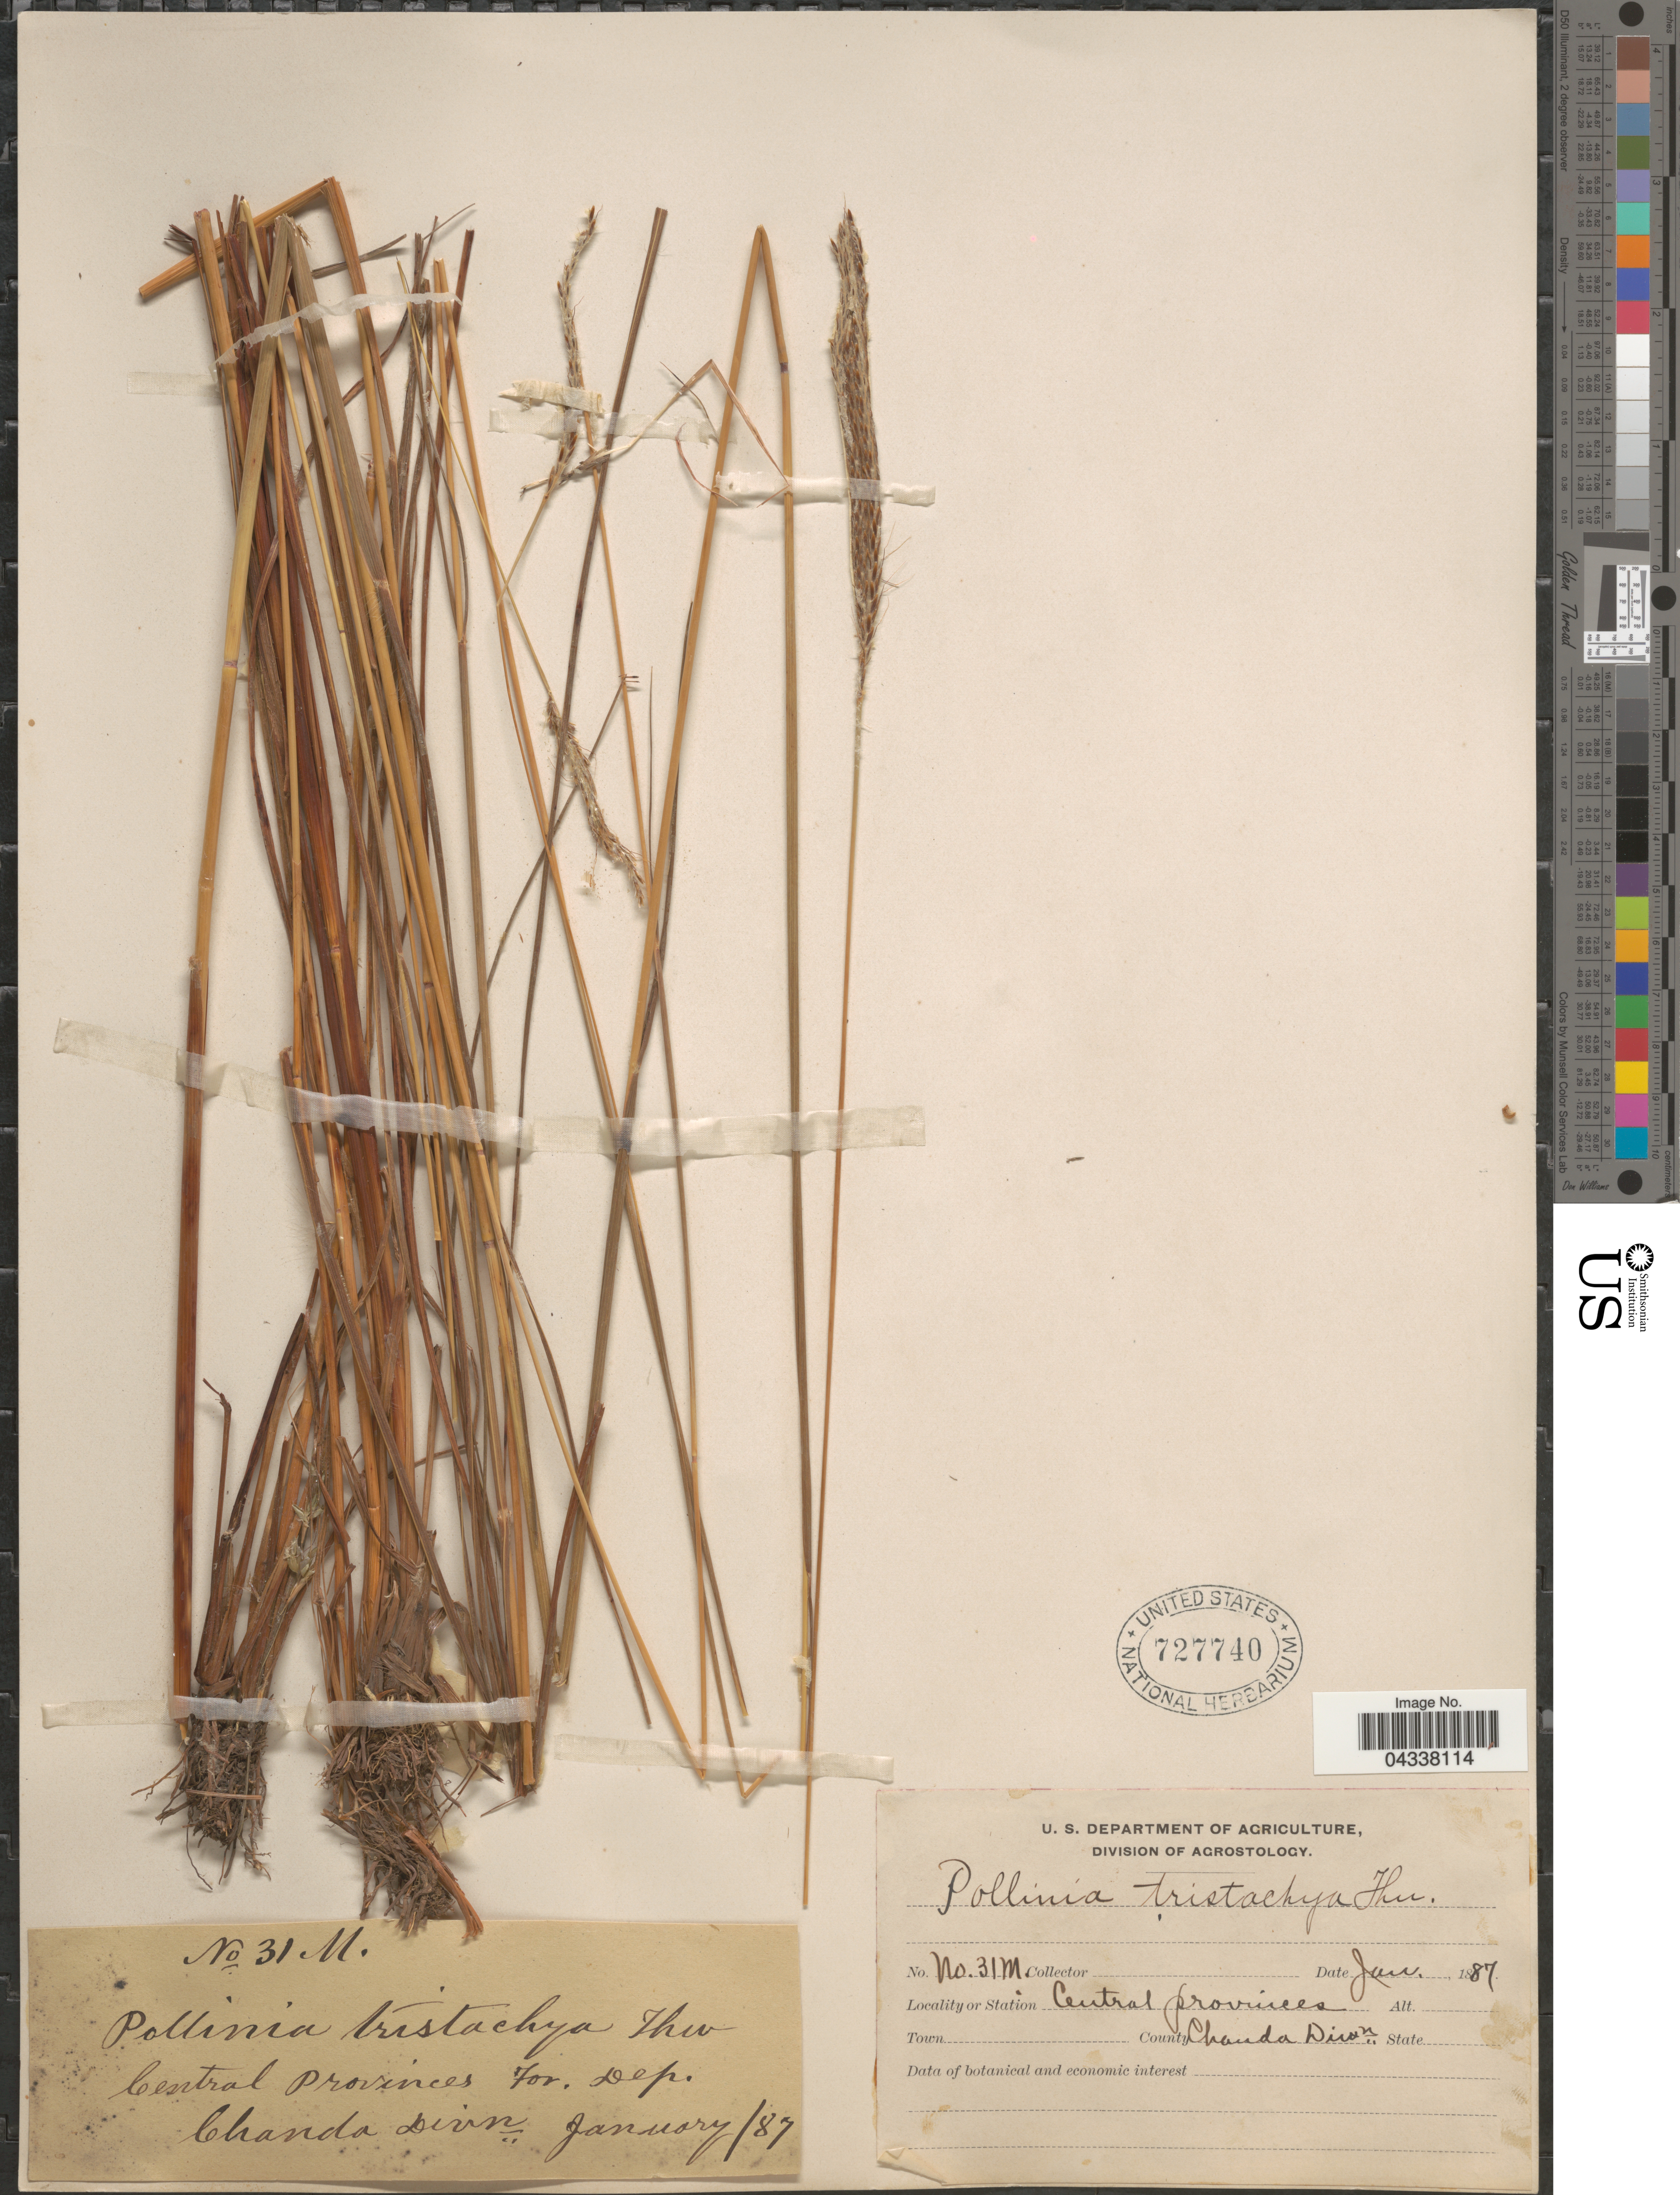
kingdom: Plantae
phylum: Tracheophyta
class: Liliopsida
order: Poales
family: Poaceae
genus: Pseudopogonatherum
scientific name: Pseudopogonatherum trispicatum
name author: (Schult.) Ohwi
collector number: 31M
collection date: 1887-01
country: India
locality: Central Provinces For. Dep. Chanda Divn.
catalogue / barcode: US 727740